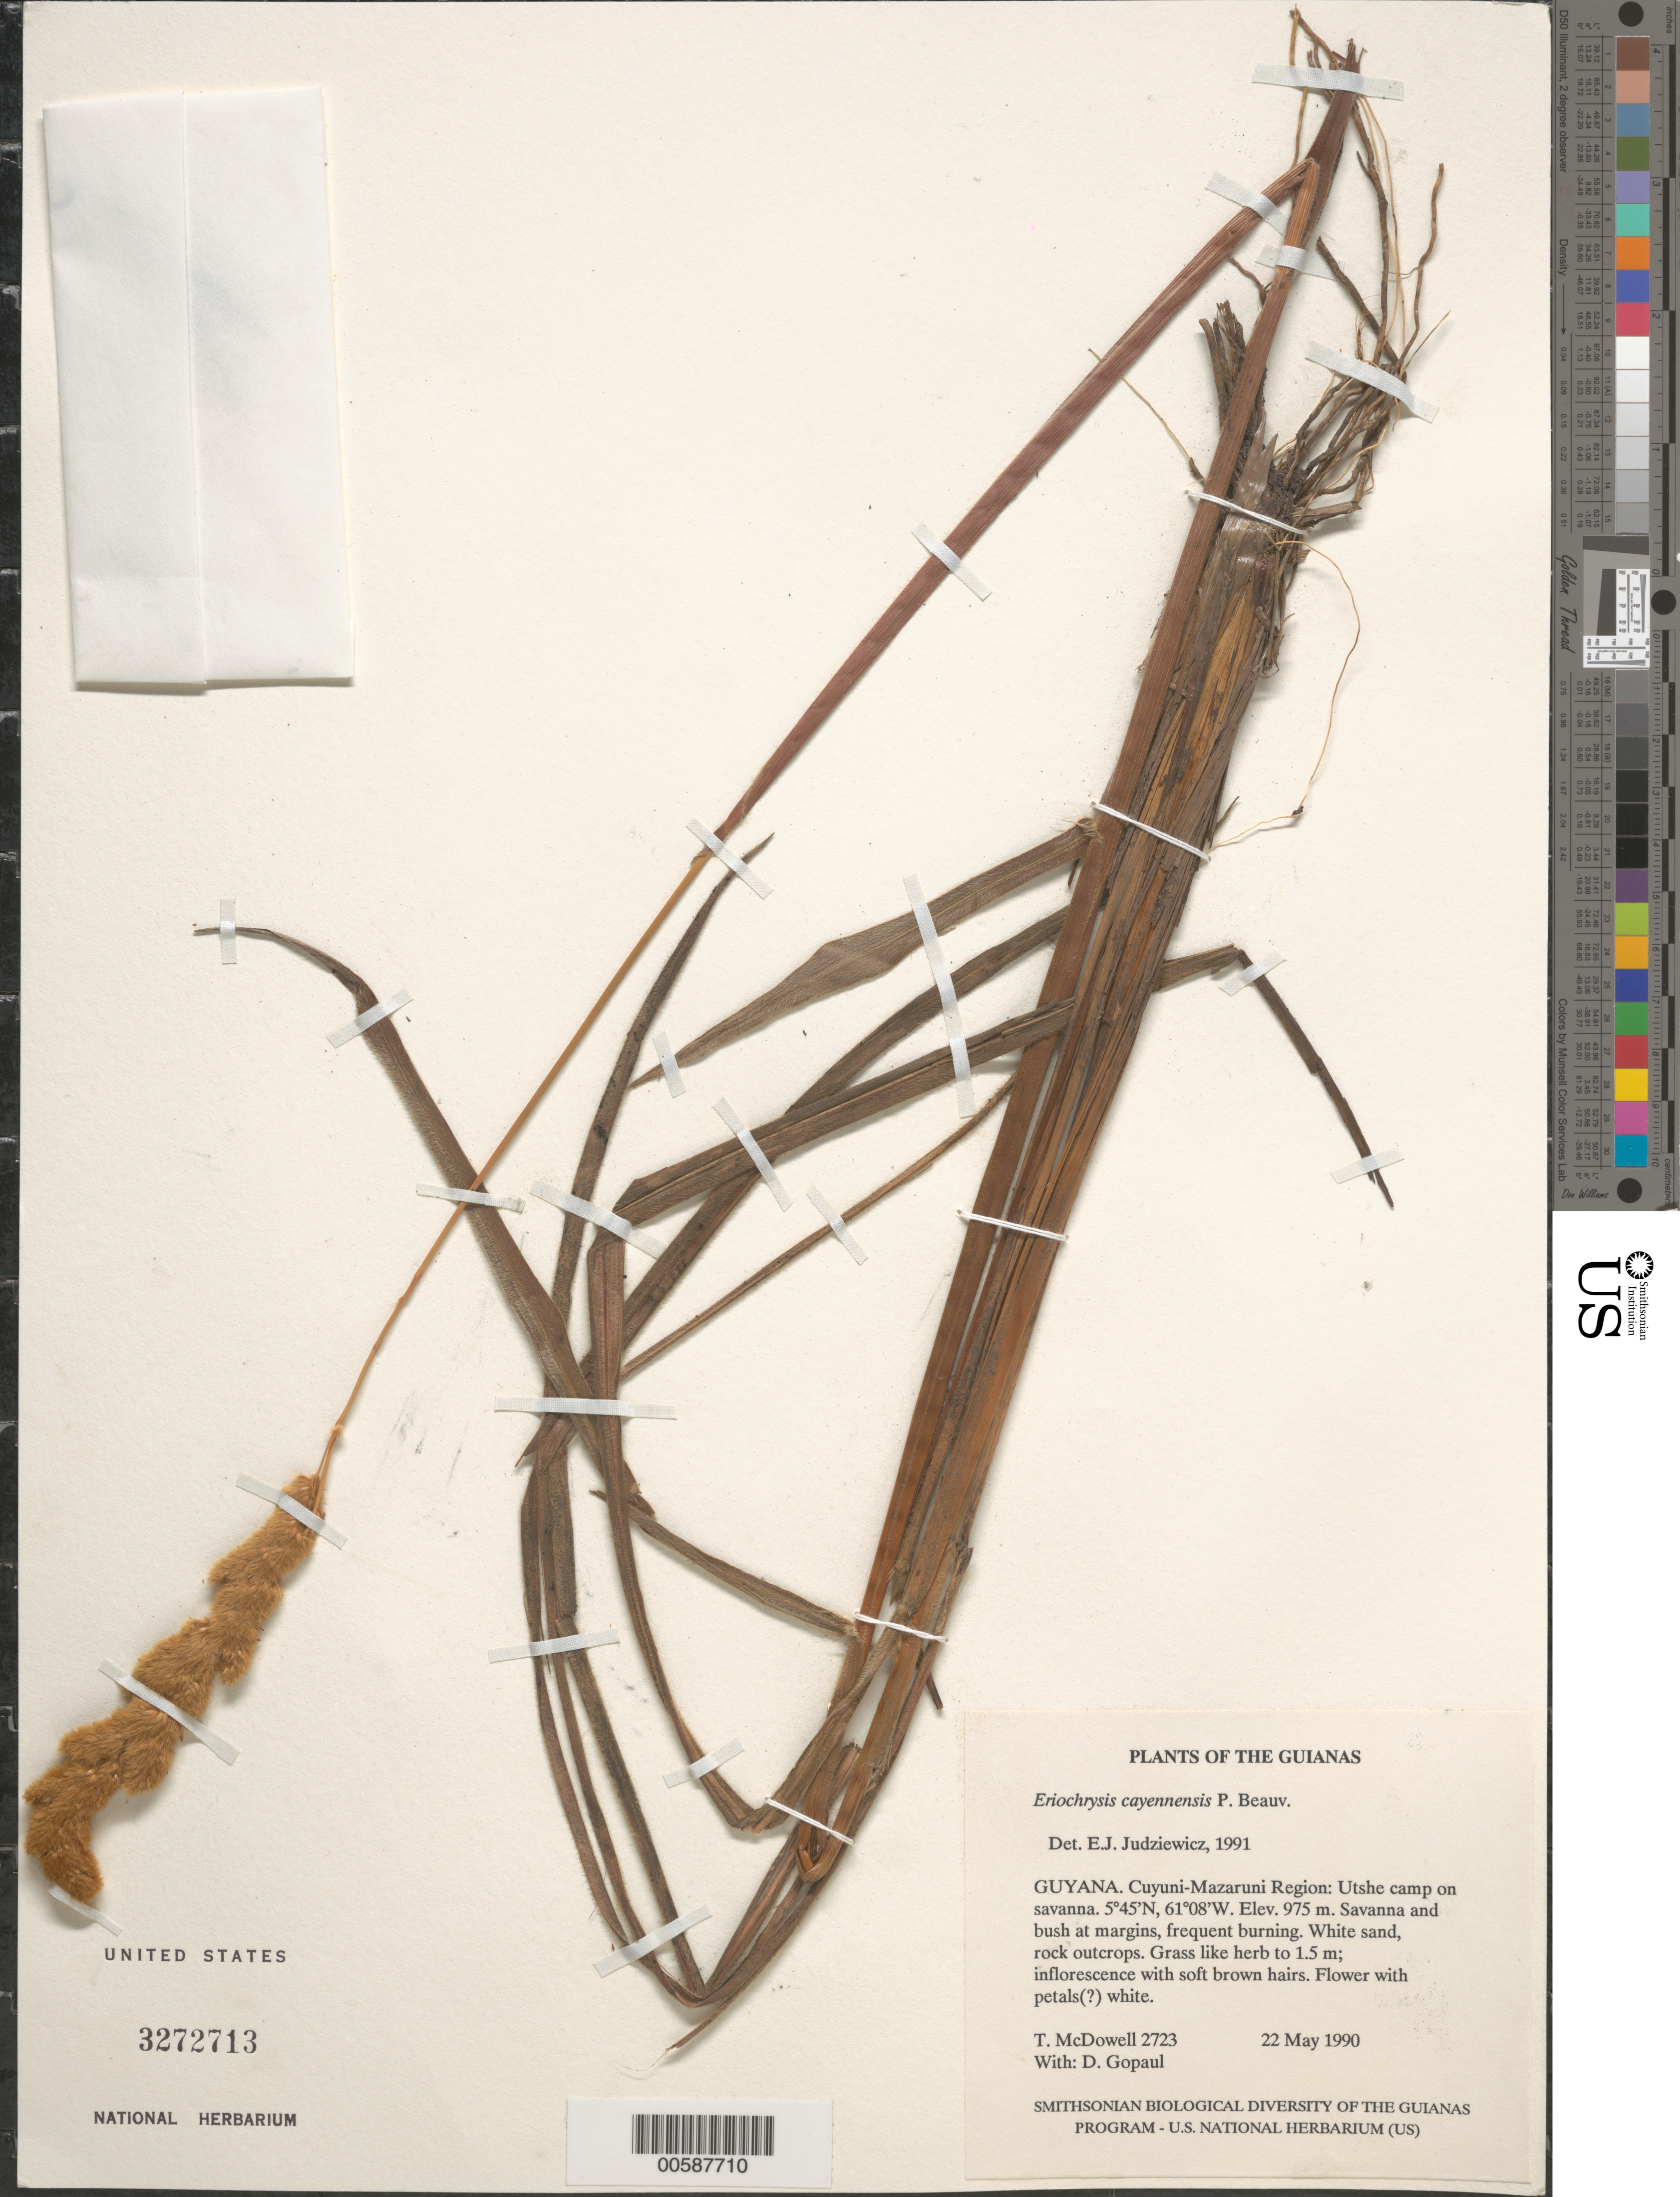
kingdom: Plantae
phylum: Tracheophyta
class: Liliopsida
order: Poales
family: Poaceae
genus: Eriochrysis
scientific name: Eriochrysis cayennensis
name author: P. Beauv.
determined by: Judziewicz, E. J.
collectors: T. McDowell & D. Gopaul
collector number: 2723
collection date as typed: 22 May 1990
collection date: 1990-05-22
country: Guyana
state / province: Cuyuni-Mazaruni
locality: Utshi camp, 0.3 km N of Utshi R, just S of forest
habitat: Savanna and bush at margins, frequent burning. White sand, rock outcrops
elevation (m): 975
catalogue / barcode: US 3272713